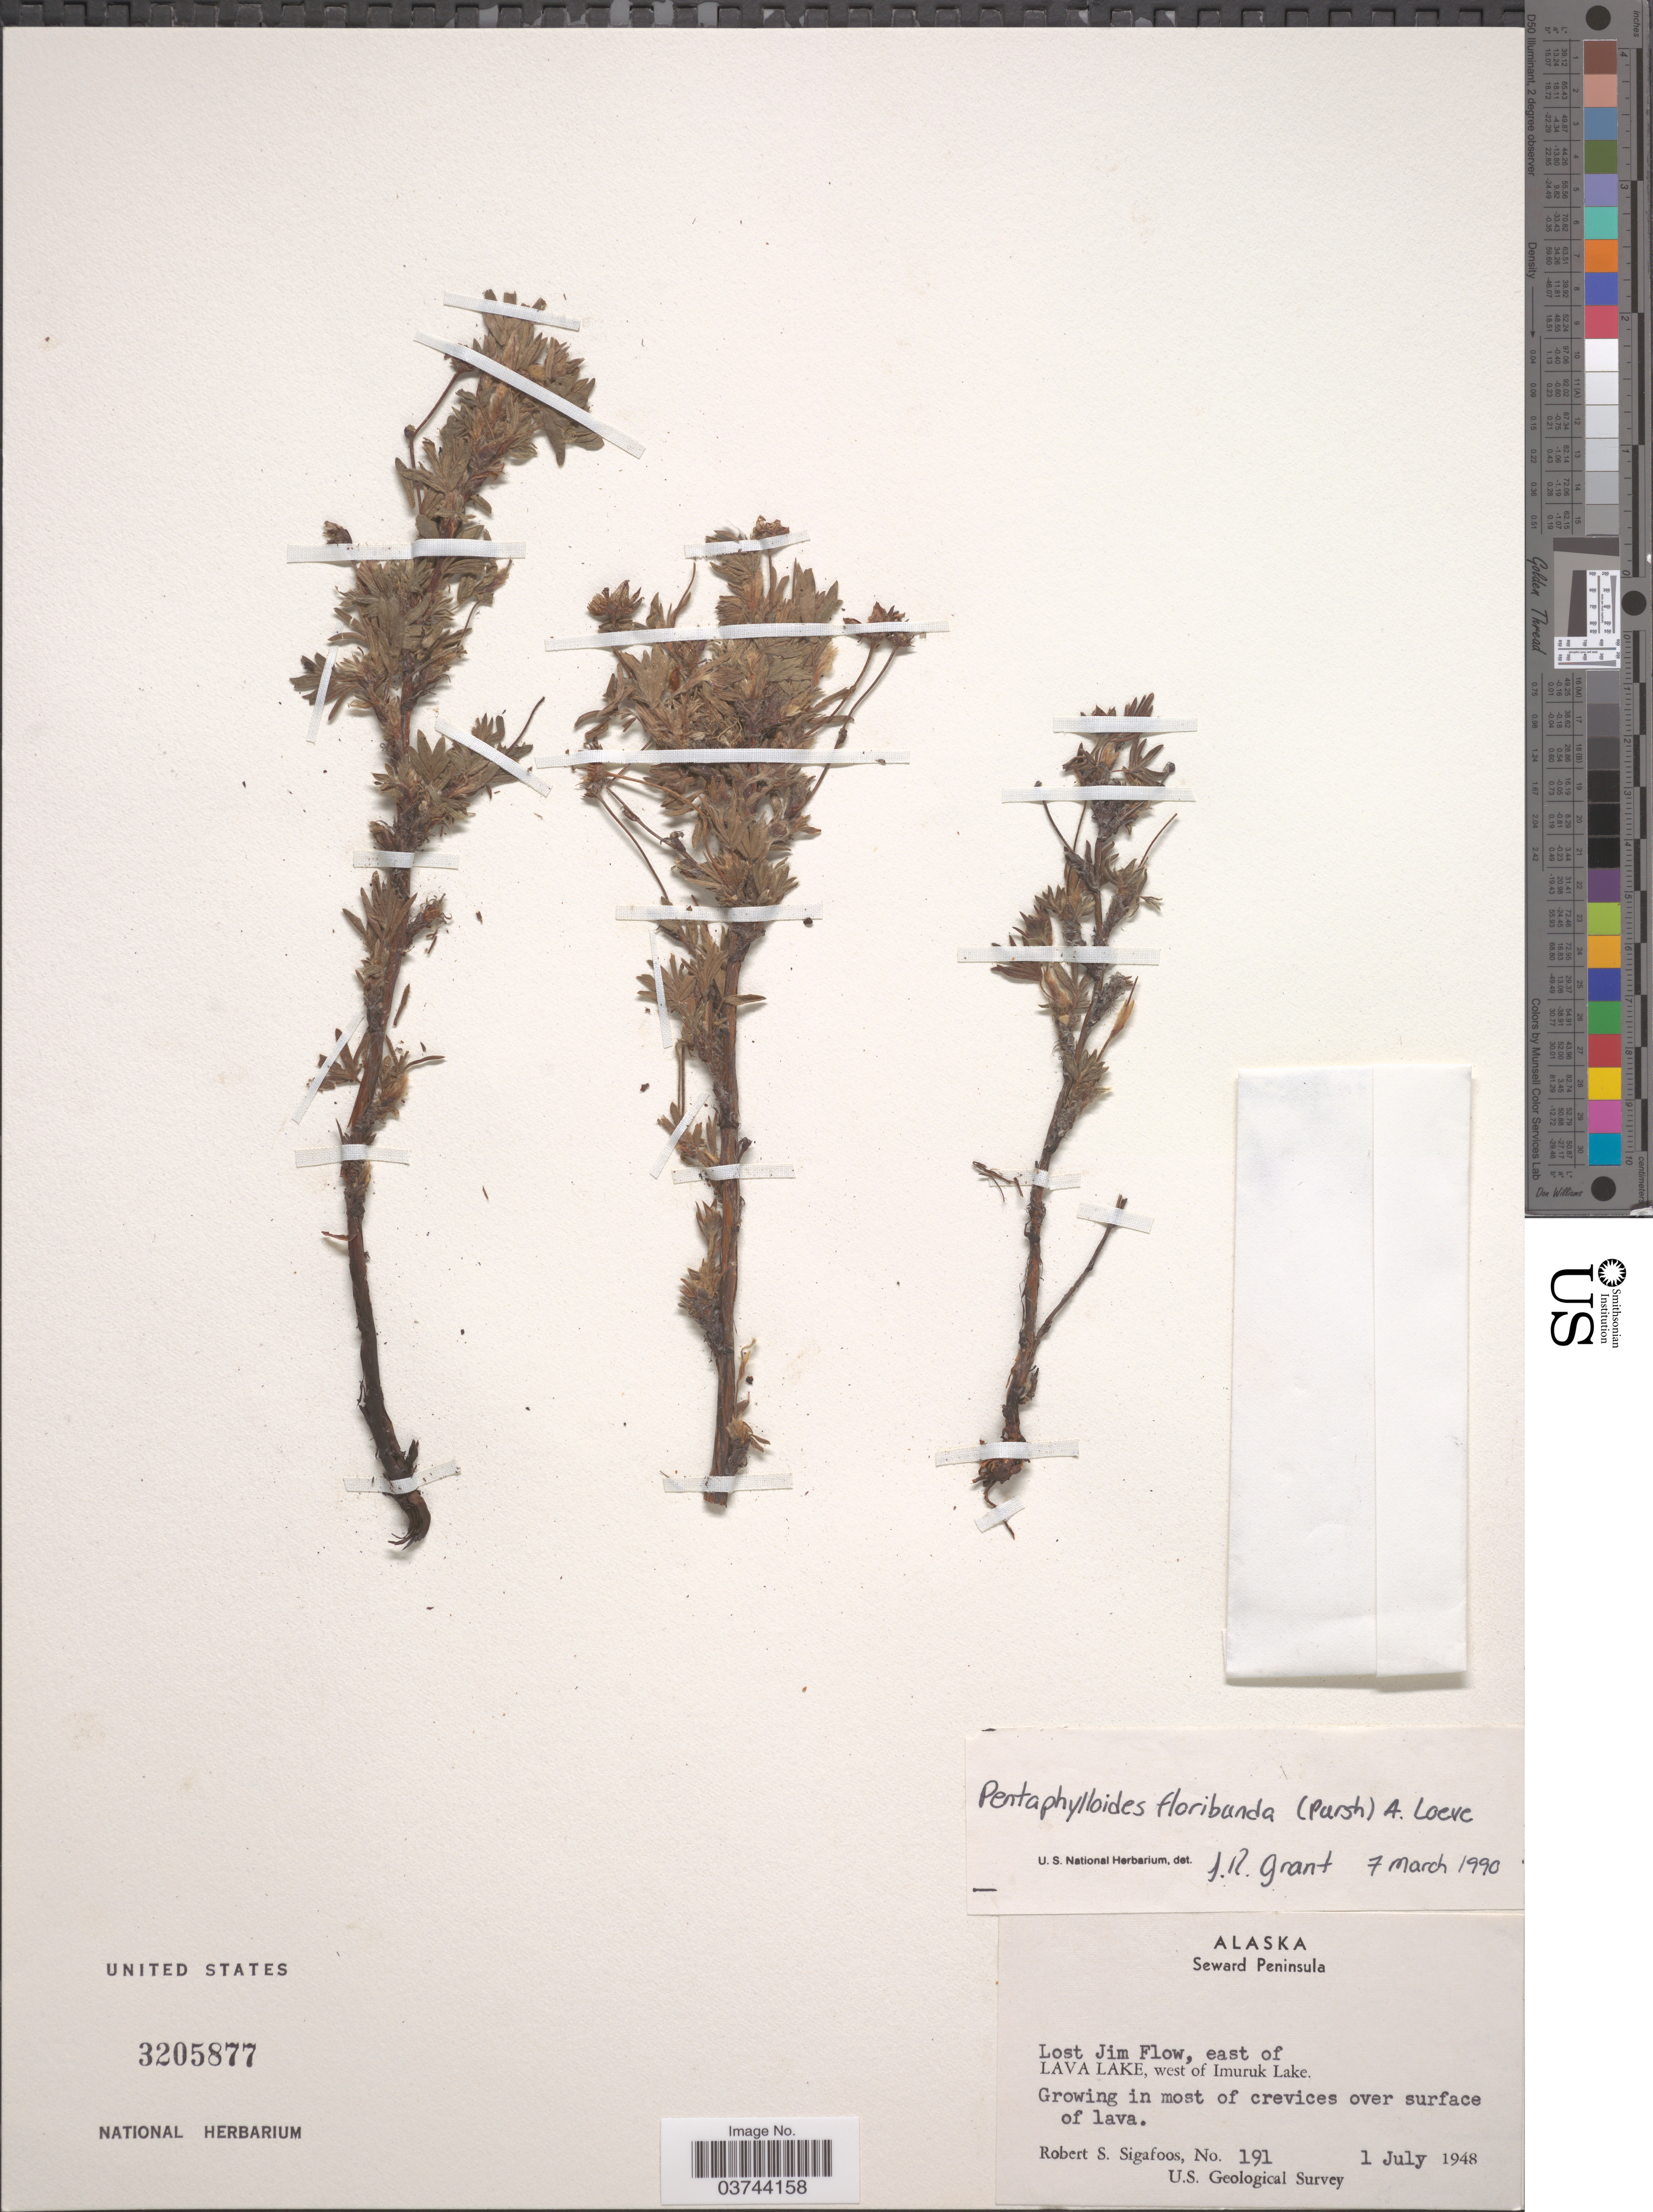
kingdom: Plantae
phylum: Tracheophyta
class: Magnoliopsida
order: Rosales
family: Rosaceae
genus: Dasiphora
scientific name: Dasiphora fruticosa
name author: (L.) Rydb.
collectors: R. Sigafoos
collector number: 191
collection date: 1948-07-01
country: United States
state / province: Alaska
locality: Seward Peninsula. Lost Jim Flow, east of Lava Lake, west of Imuruk Lake.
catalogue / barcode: US 3205877